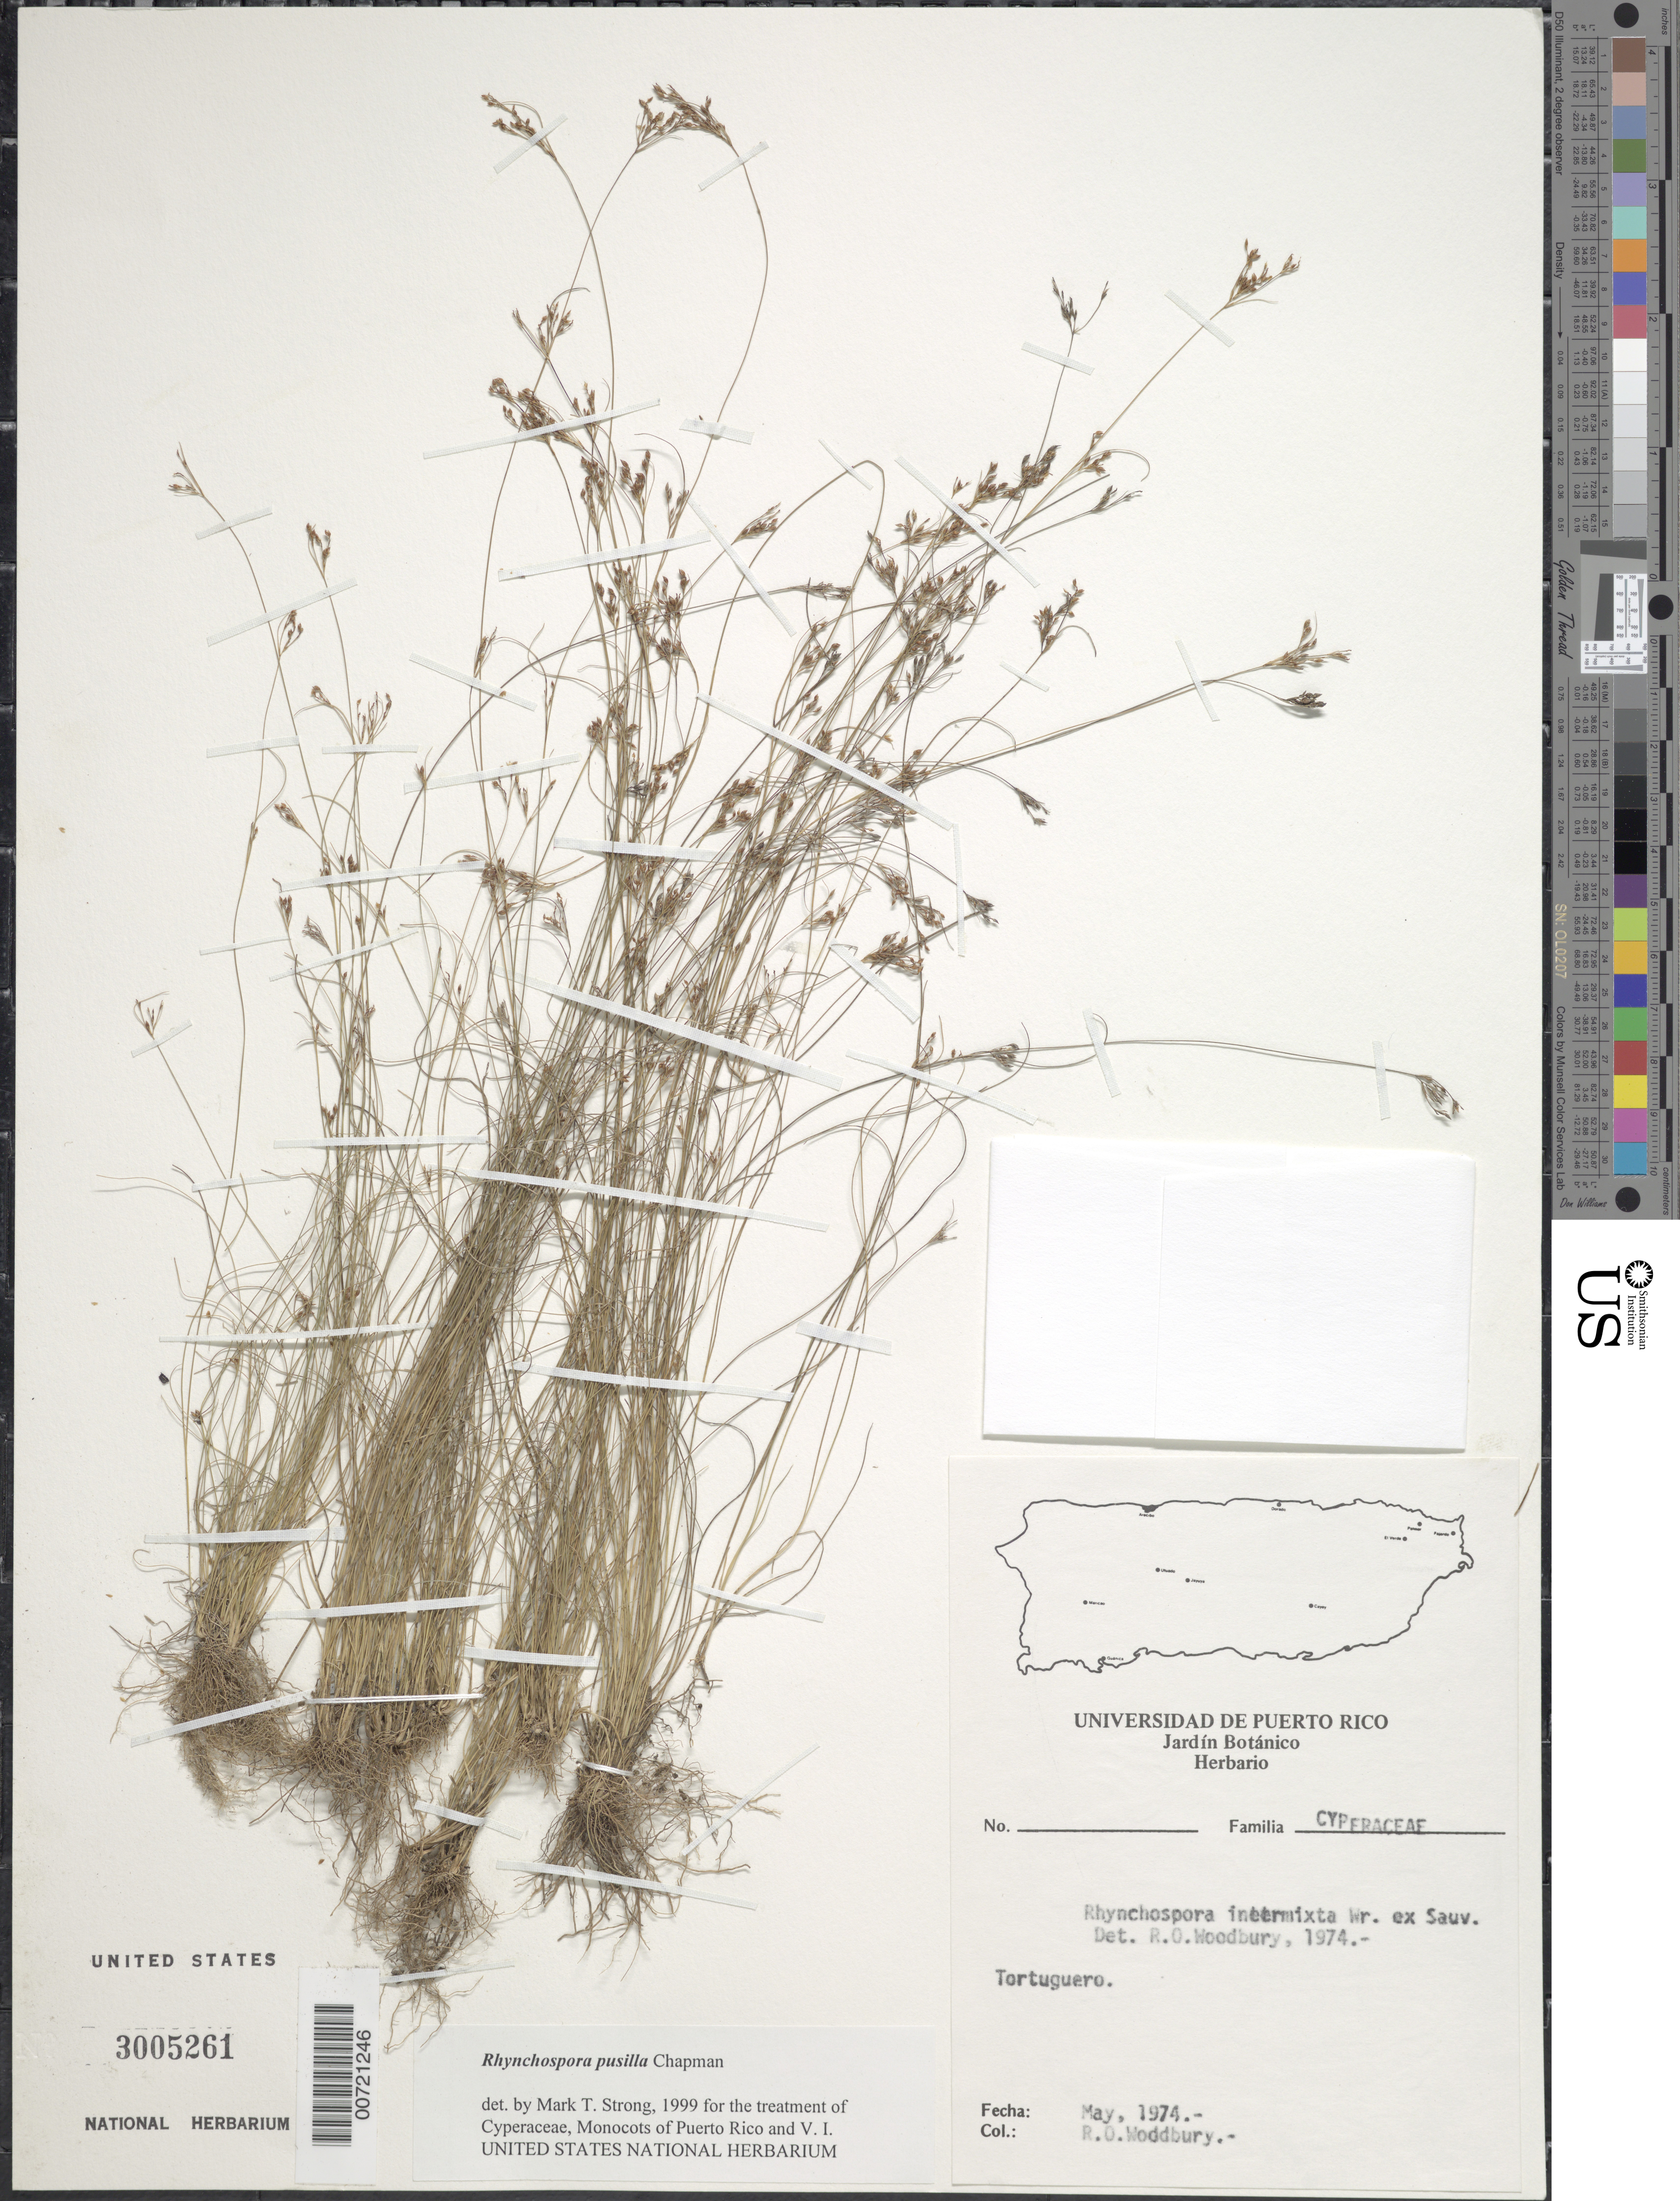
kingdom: Plantae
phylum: Tracheophyta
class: Liliopsida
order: Poales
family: Cyperaceae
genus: Rhynchospora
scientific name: Rhynchospora intermixta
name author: C. Wright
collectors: R. O. Woodbury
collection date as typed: May 1974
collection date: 1974-05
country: Puerto Rico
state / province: Manatí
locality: Tortuguero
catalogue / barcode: US 3005261